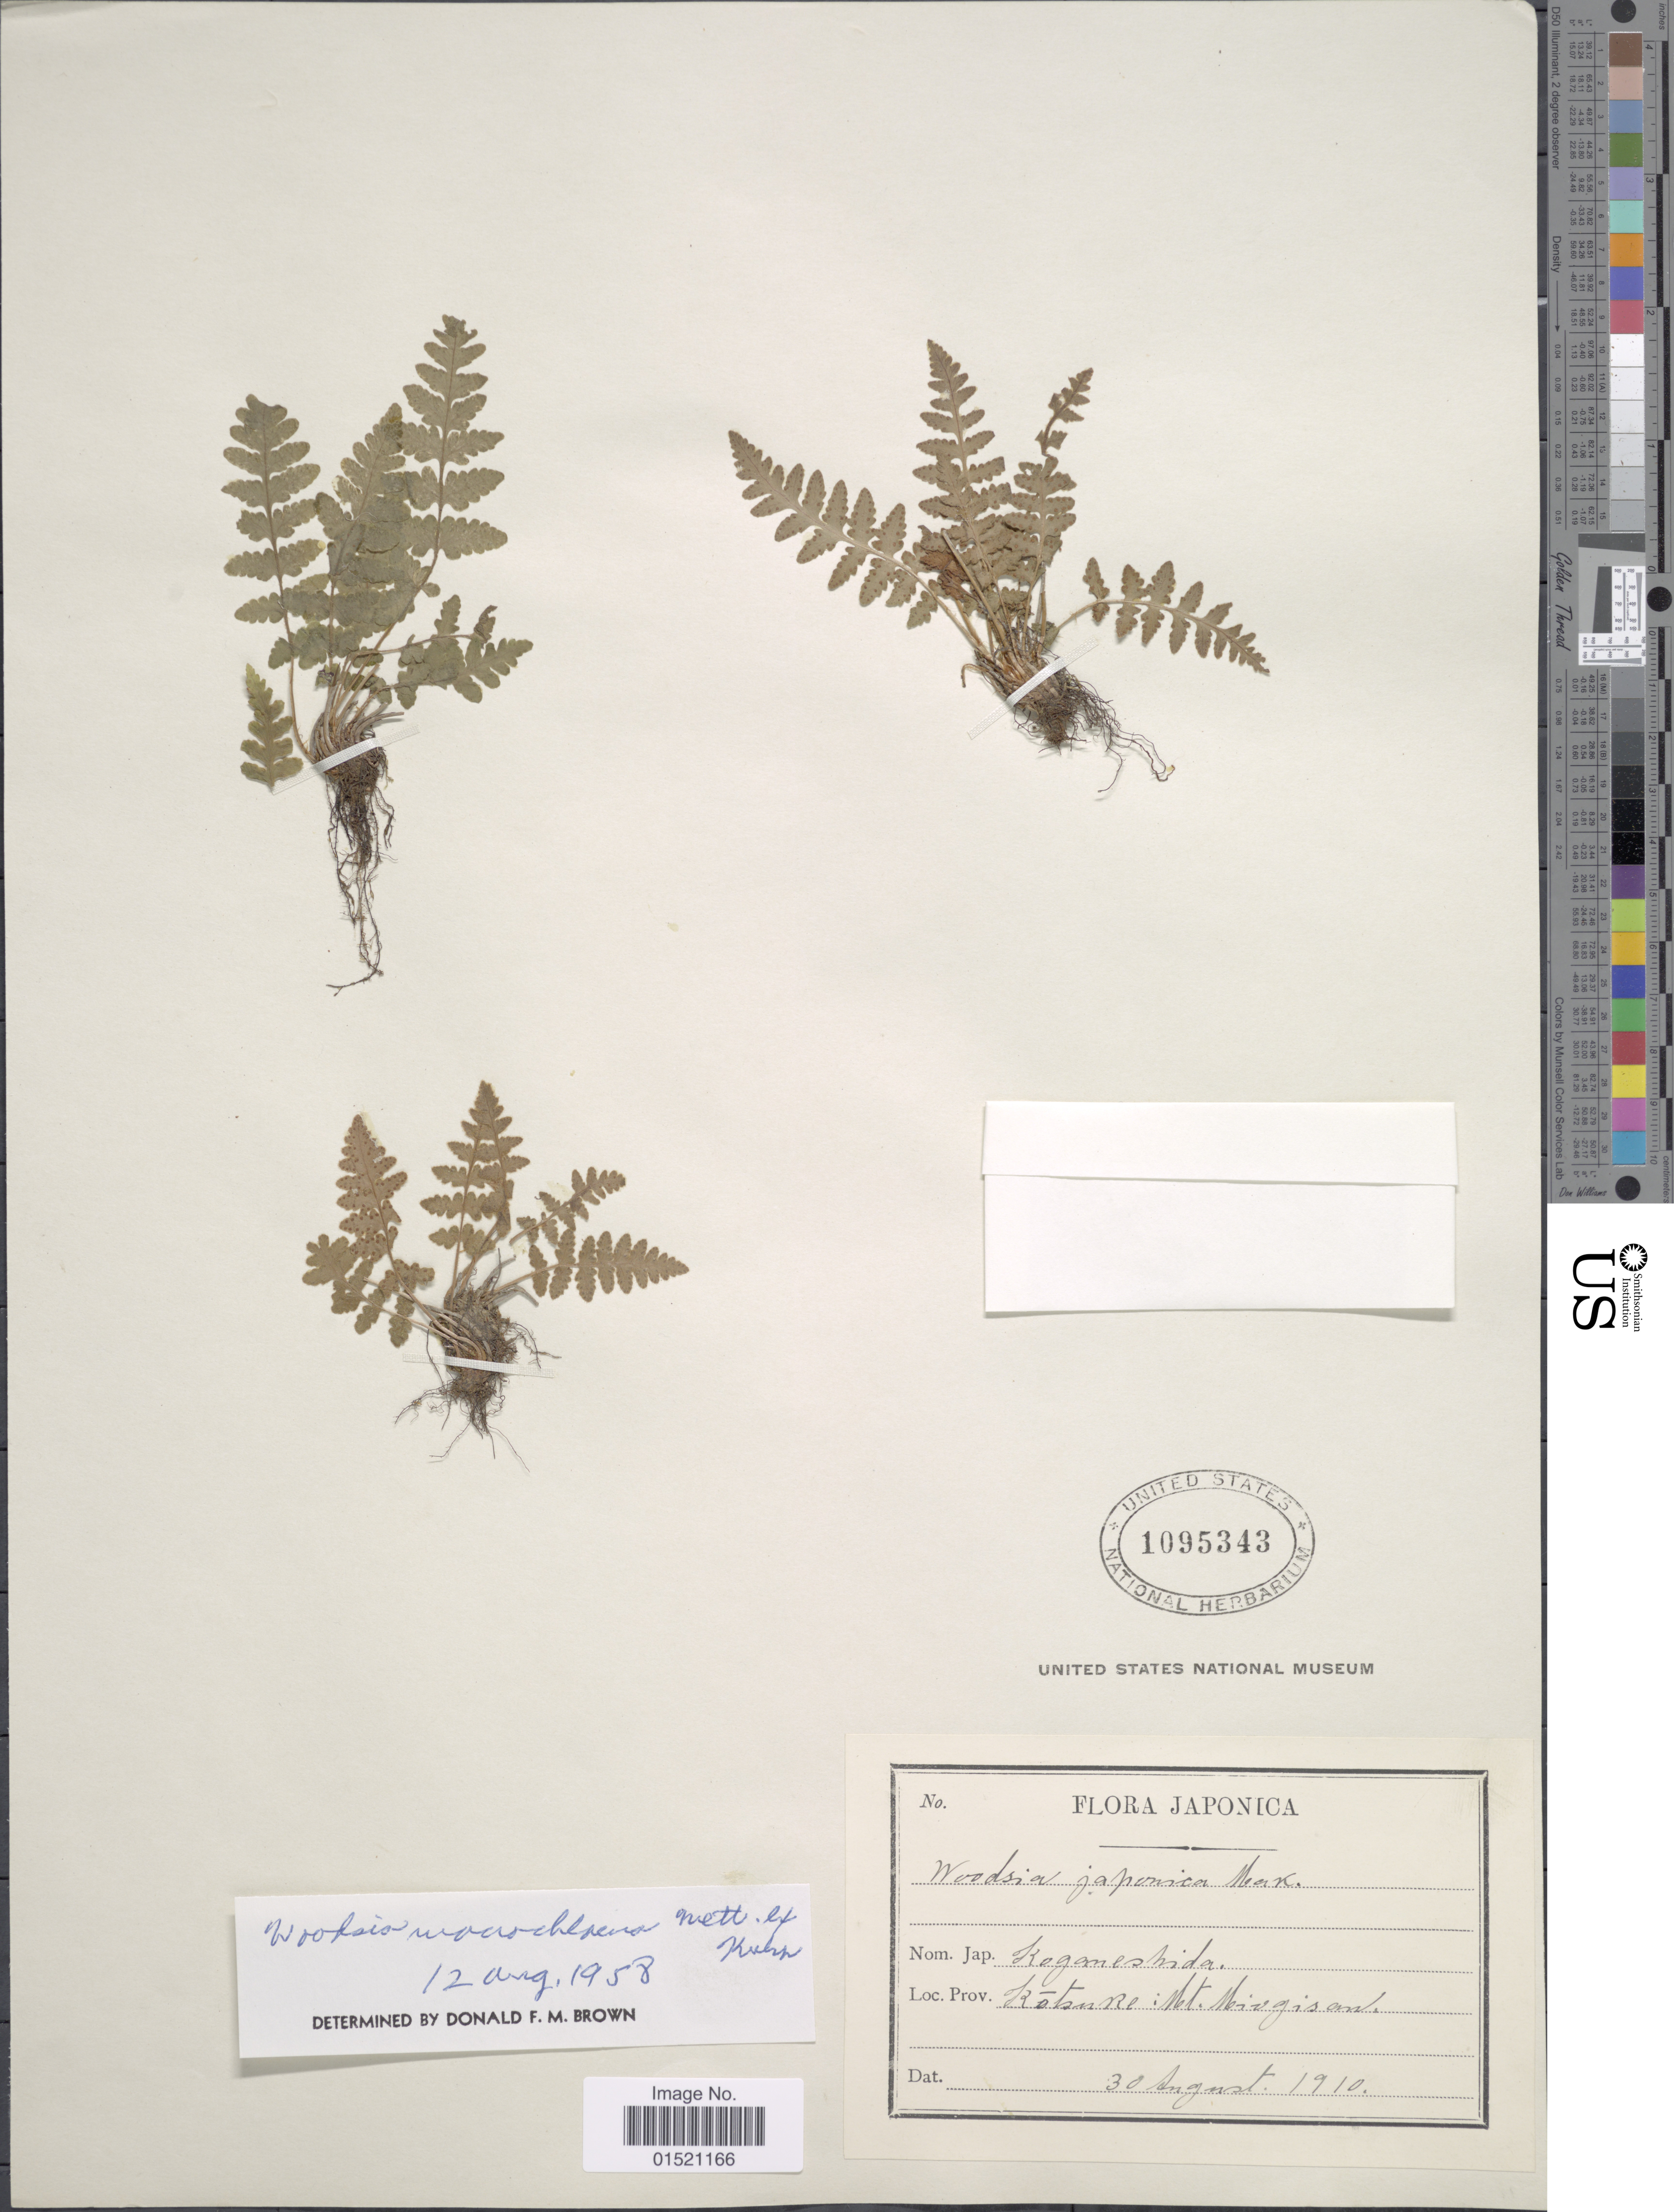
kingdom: Plantae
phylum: Tracheophyta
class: Polypodiopsida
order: Polypodiales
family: Woodsiaceae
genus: Woodsia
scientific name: Woodsia macrochlaena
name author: Mett. ex Kuhn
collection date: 1910-08-30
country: Japan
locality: Kotsuke: Mt. Miogisan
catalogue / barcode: US 1095343